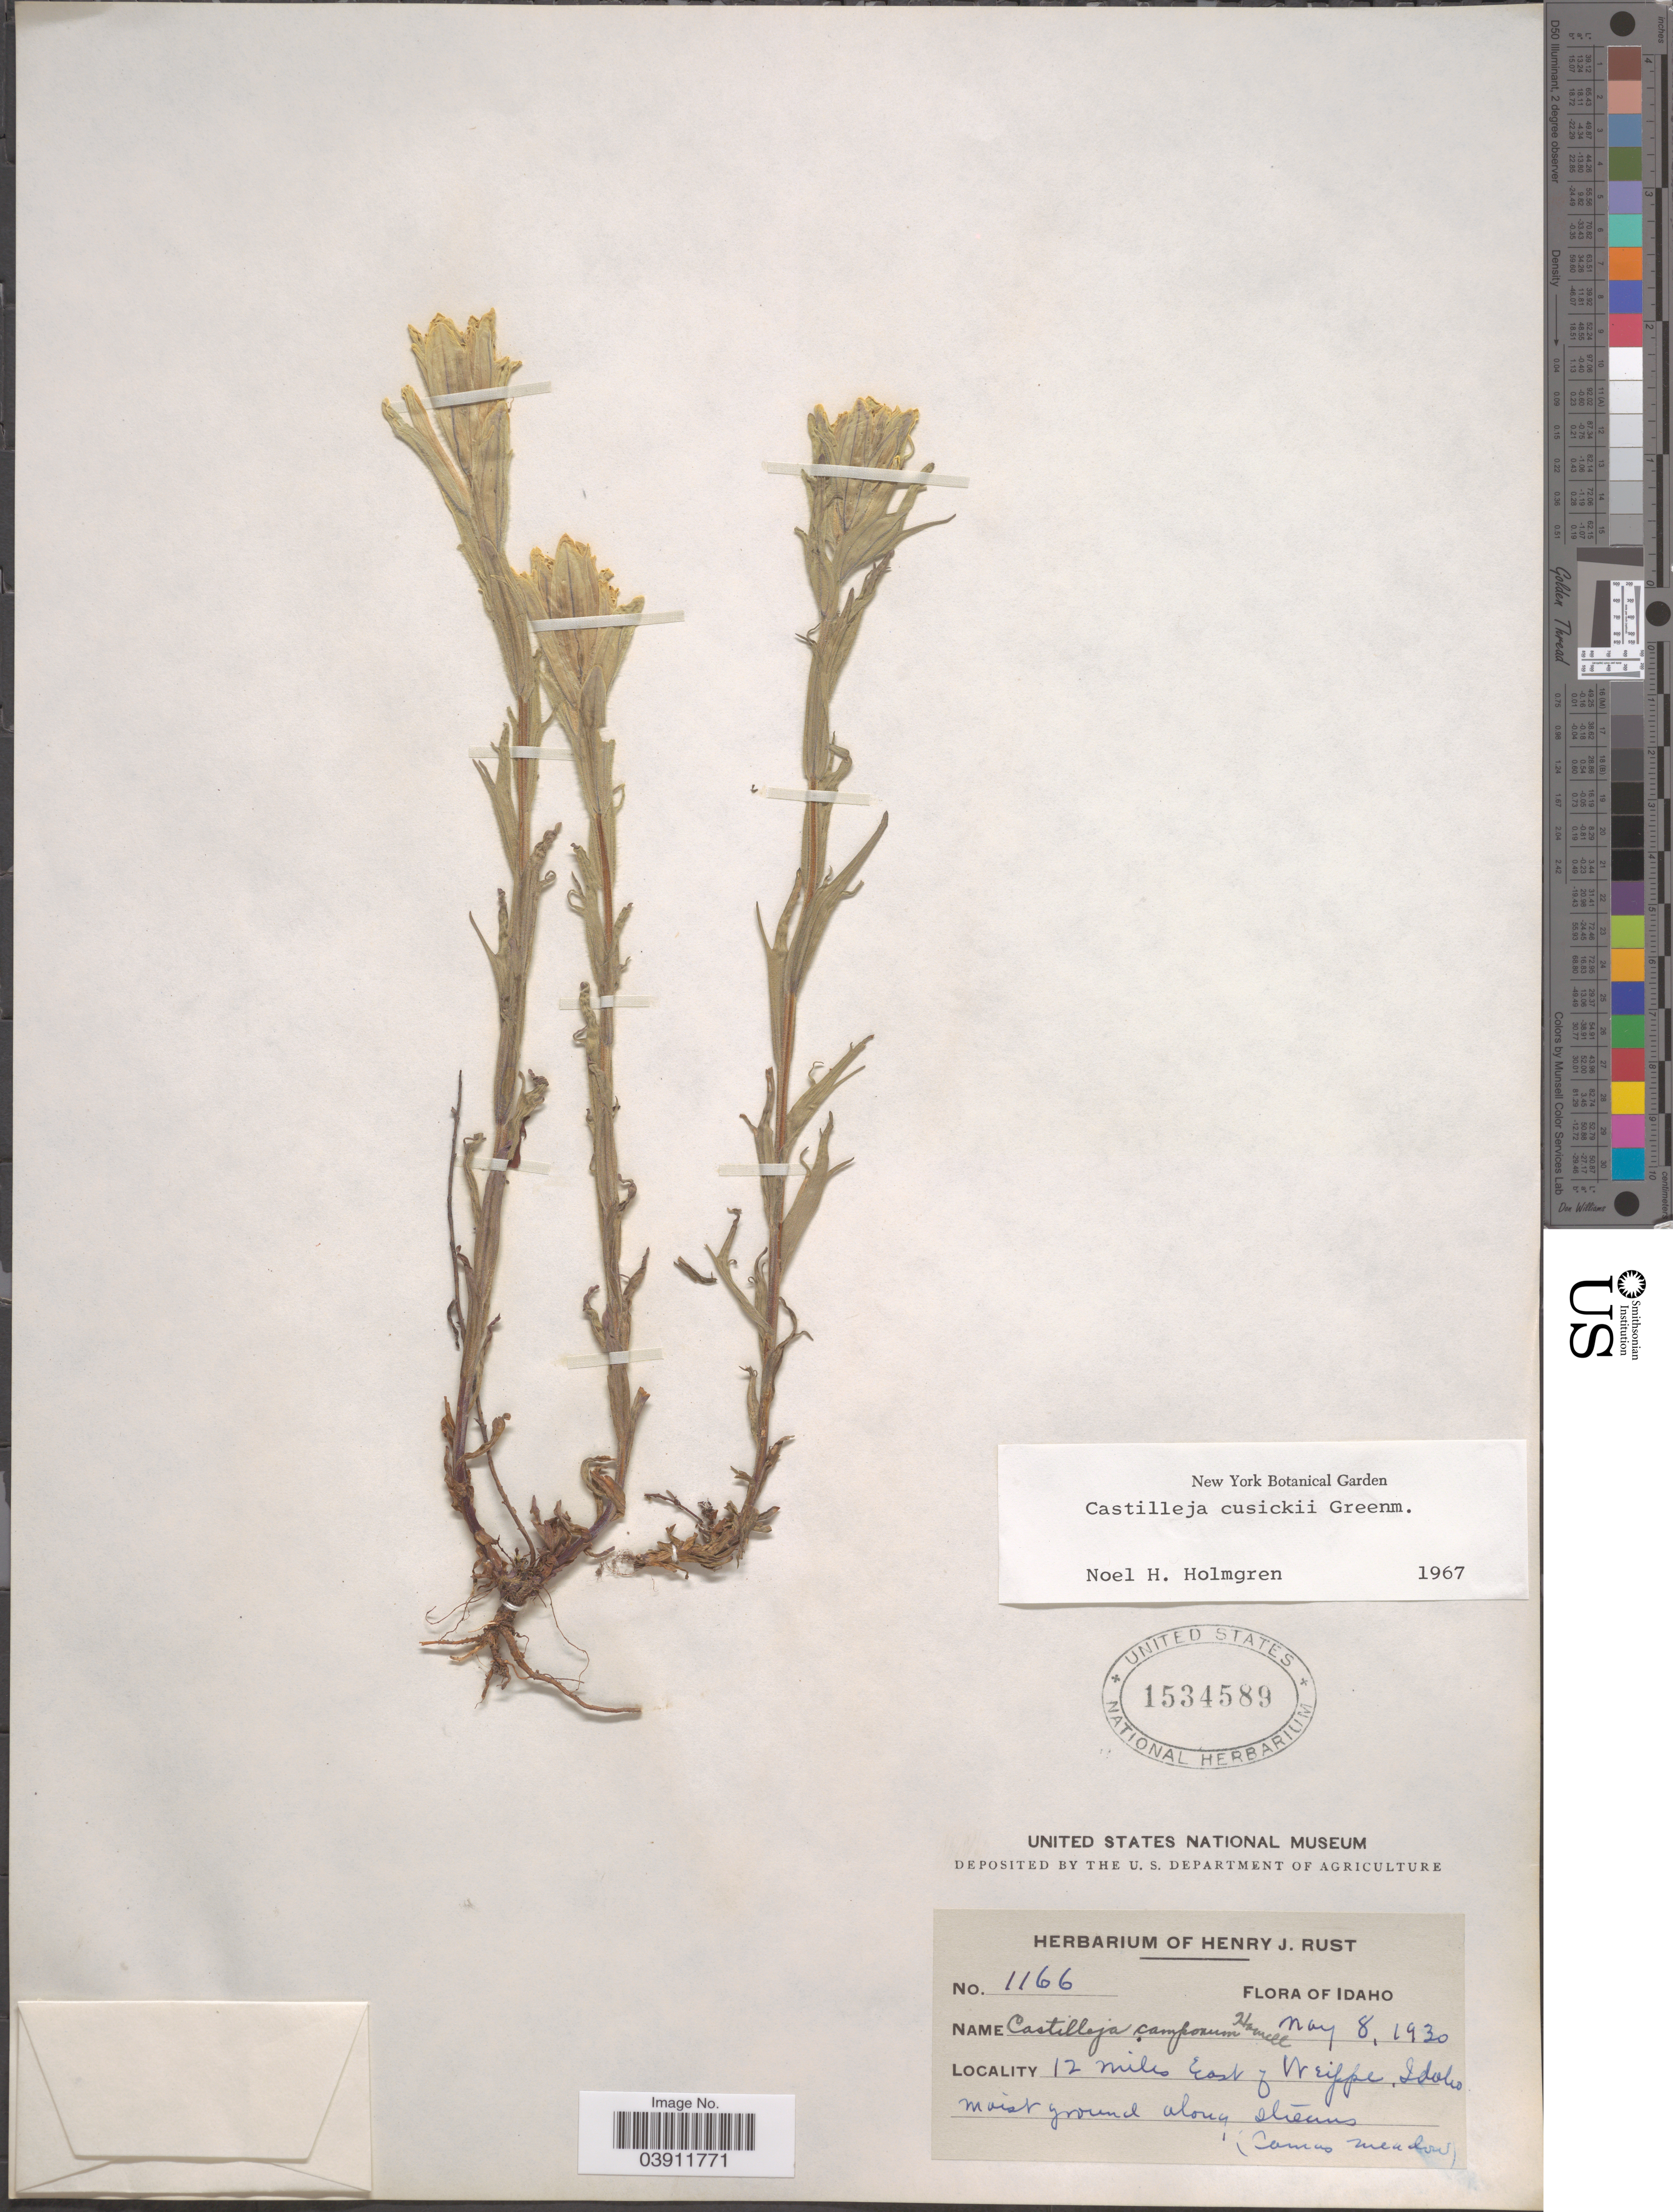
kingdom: Plantae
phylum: Tracheophyta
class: Magnoliopsida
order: Lamiales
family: Orobanchaceae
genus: Castilleja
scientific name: Castilleja cusickii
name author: Greenm.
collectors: ex herb. Henry J. Rust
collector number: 1166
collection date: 1930-05-08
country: United States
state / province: Idaho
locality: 12 miles East of Weippe. Camas Meadow.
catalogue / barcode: US 1534589